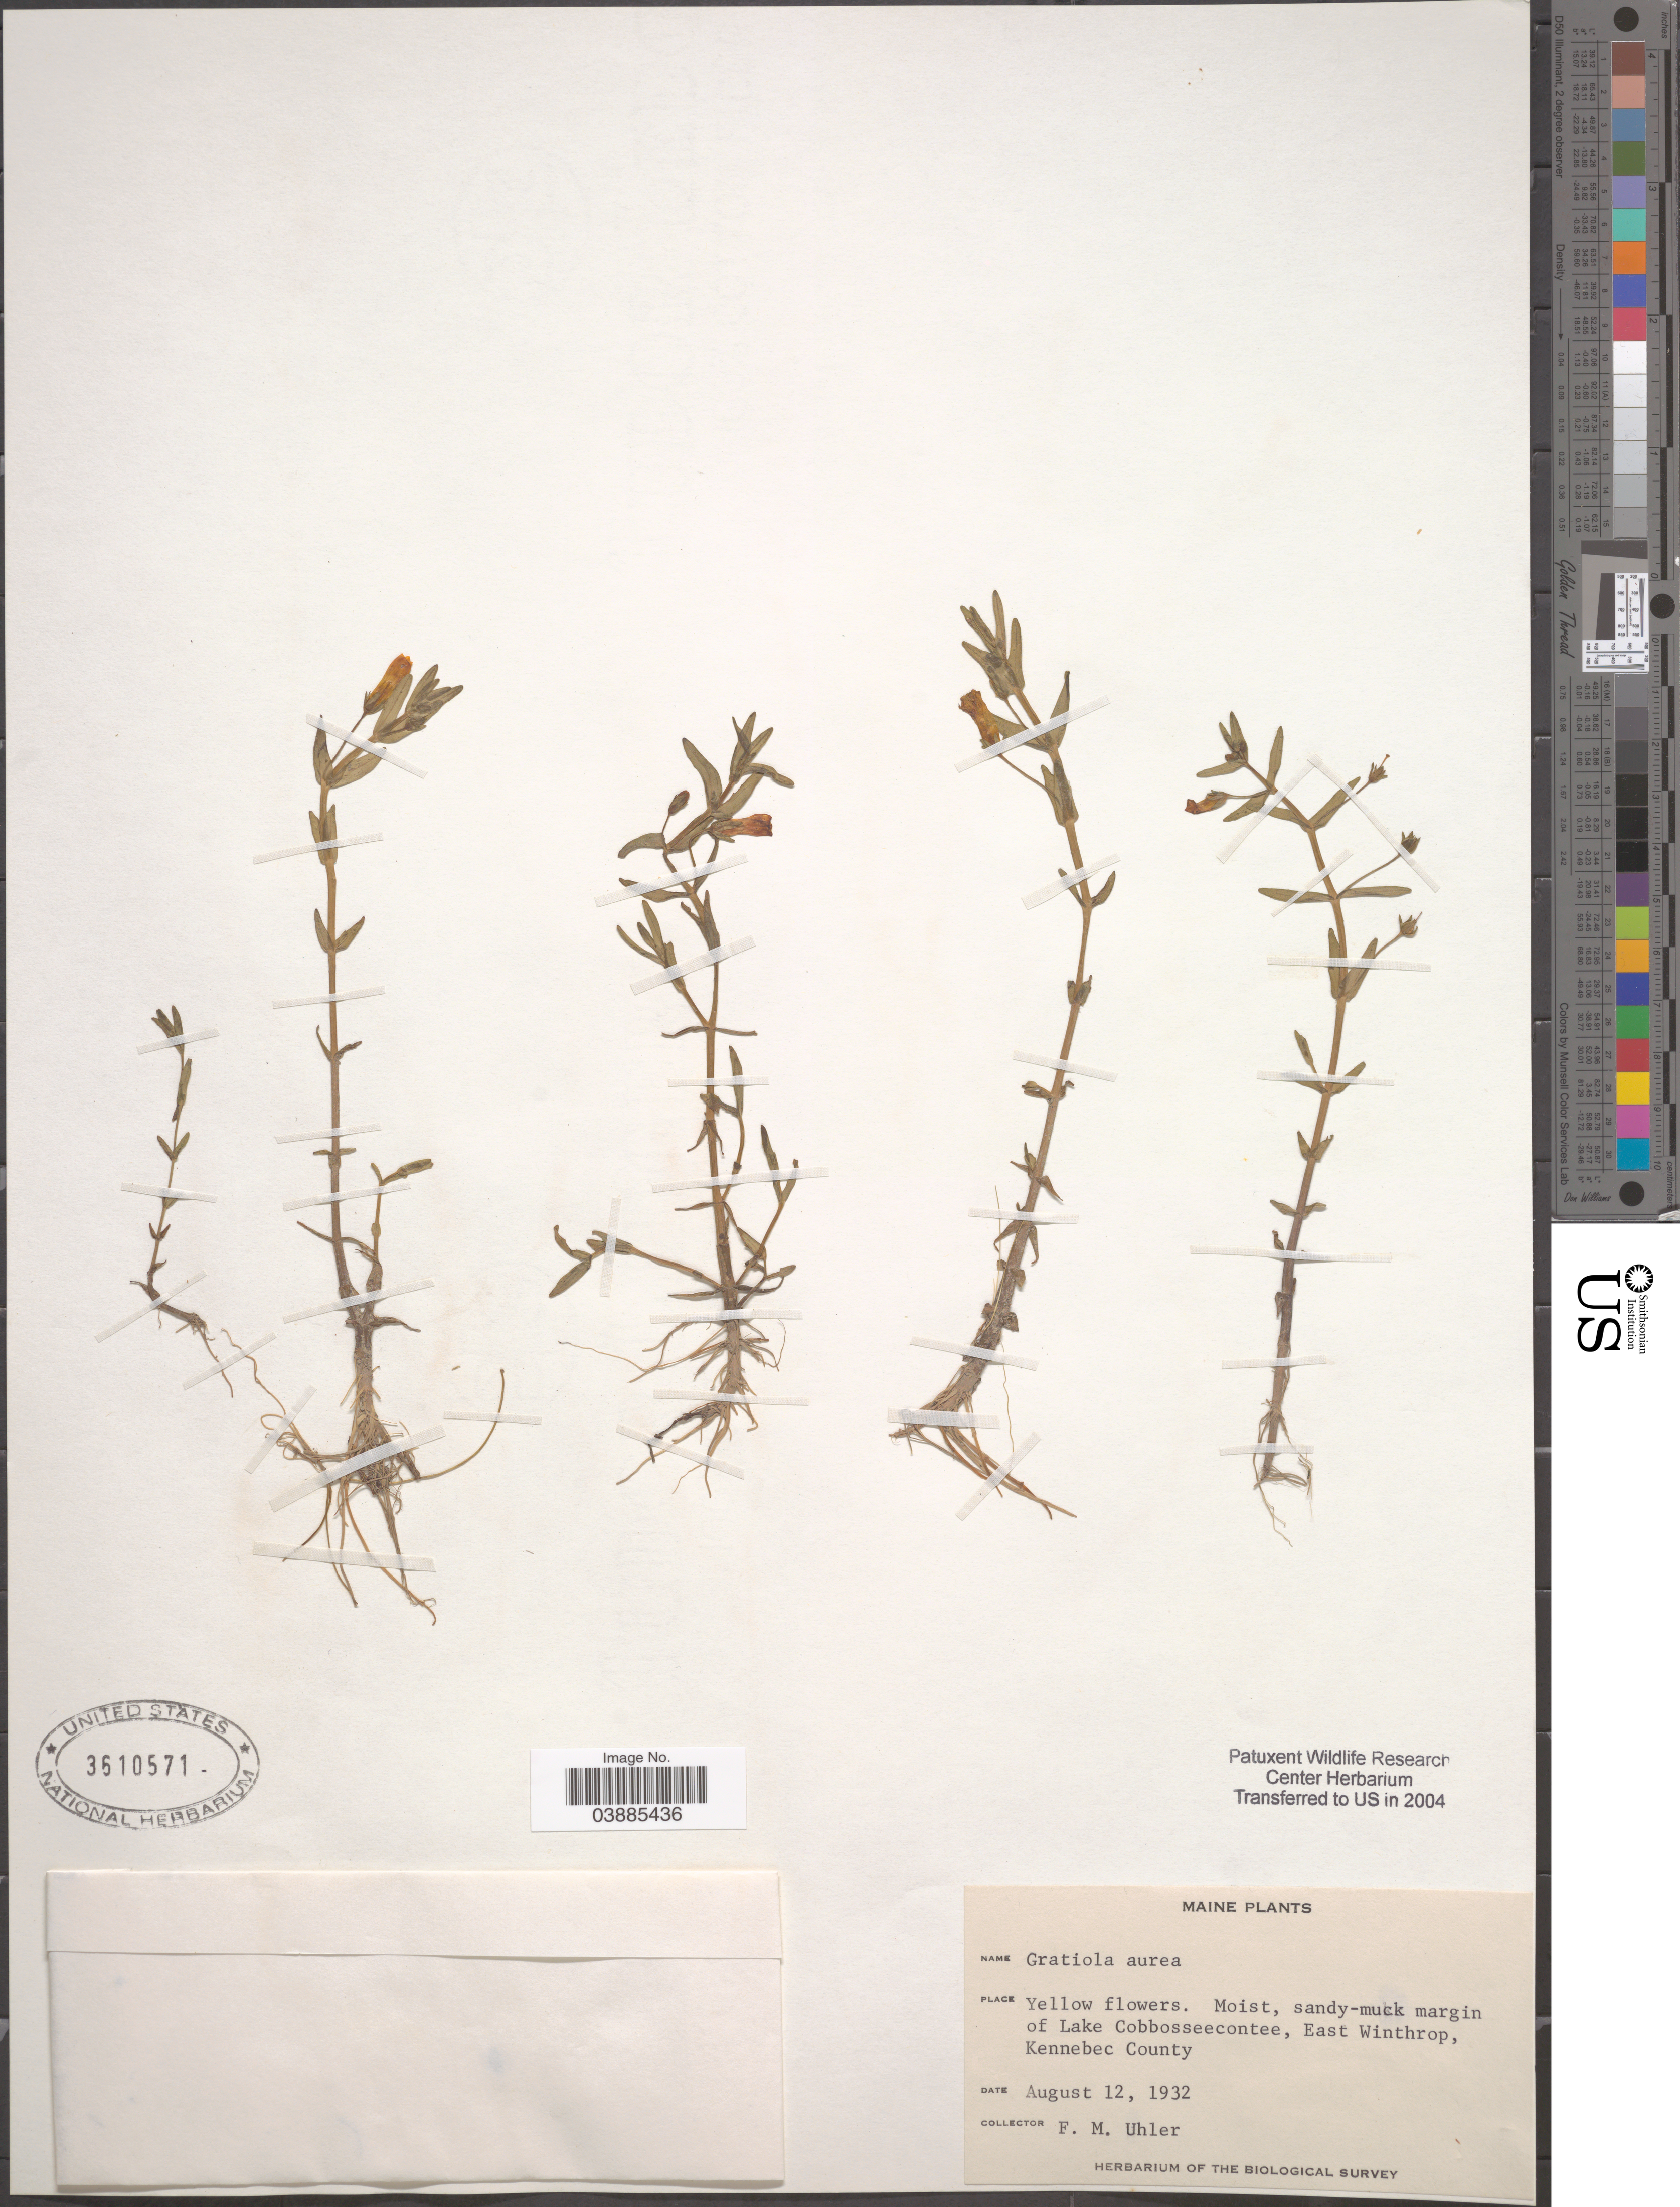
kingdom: Plantae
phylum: Tracheophyta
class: Magnoliopsida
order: Lamiales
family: Plantaginaceae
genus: Gratiola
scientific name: Gratiola aurea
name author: Pursh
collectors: F. M. Uhler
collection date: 1932-08-12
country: United States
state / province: Maine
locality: Moist, sandy-muck margin of Lake Cobbosseecontee, East Winthrop Kennebec County.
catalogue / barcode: US 3610571